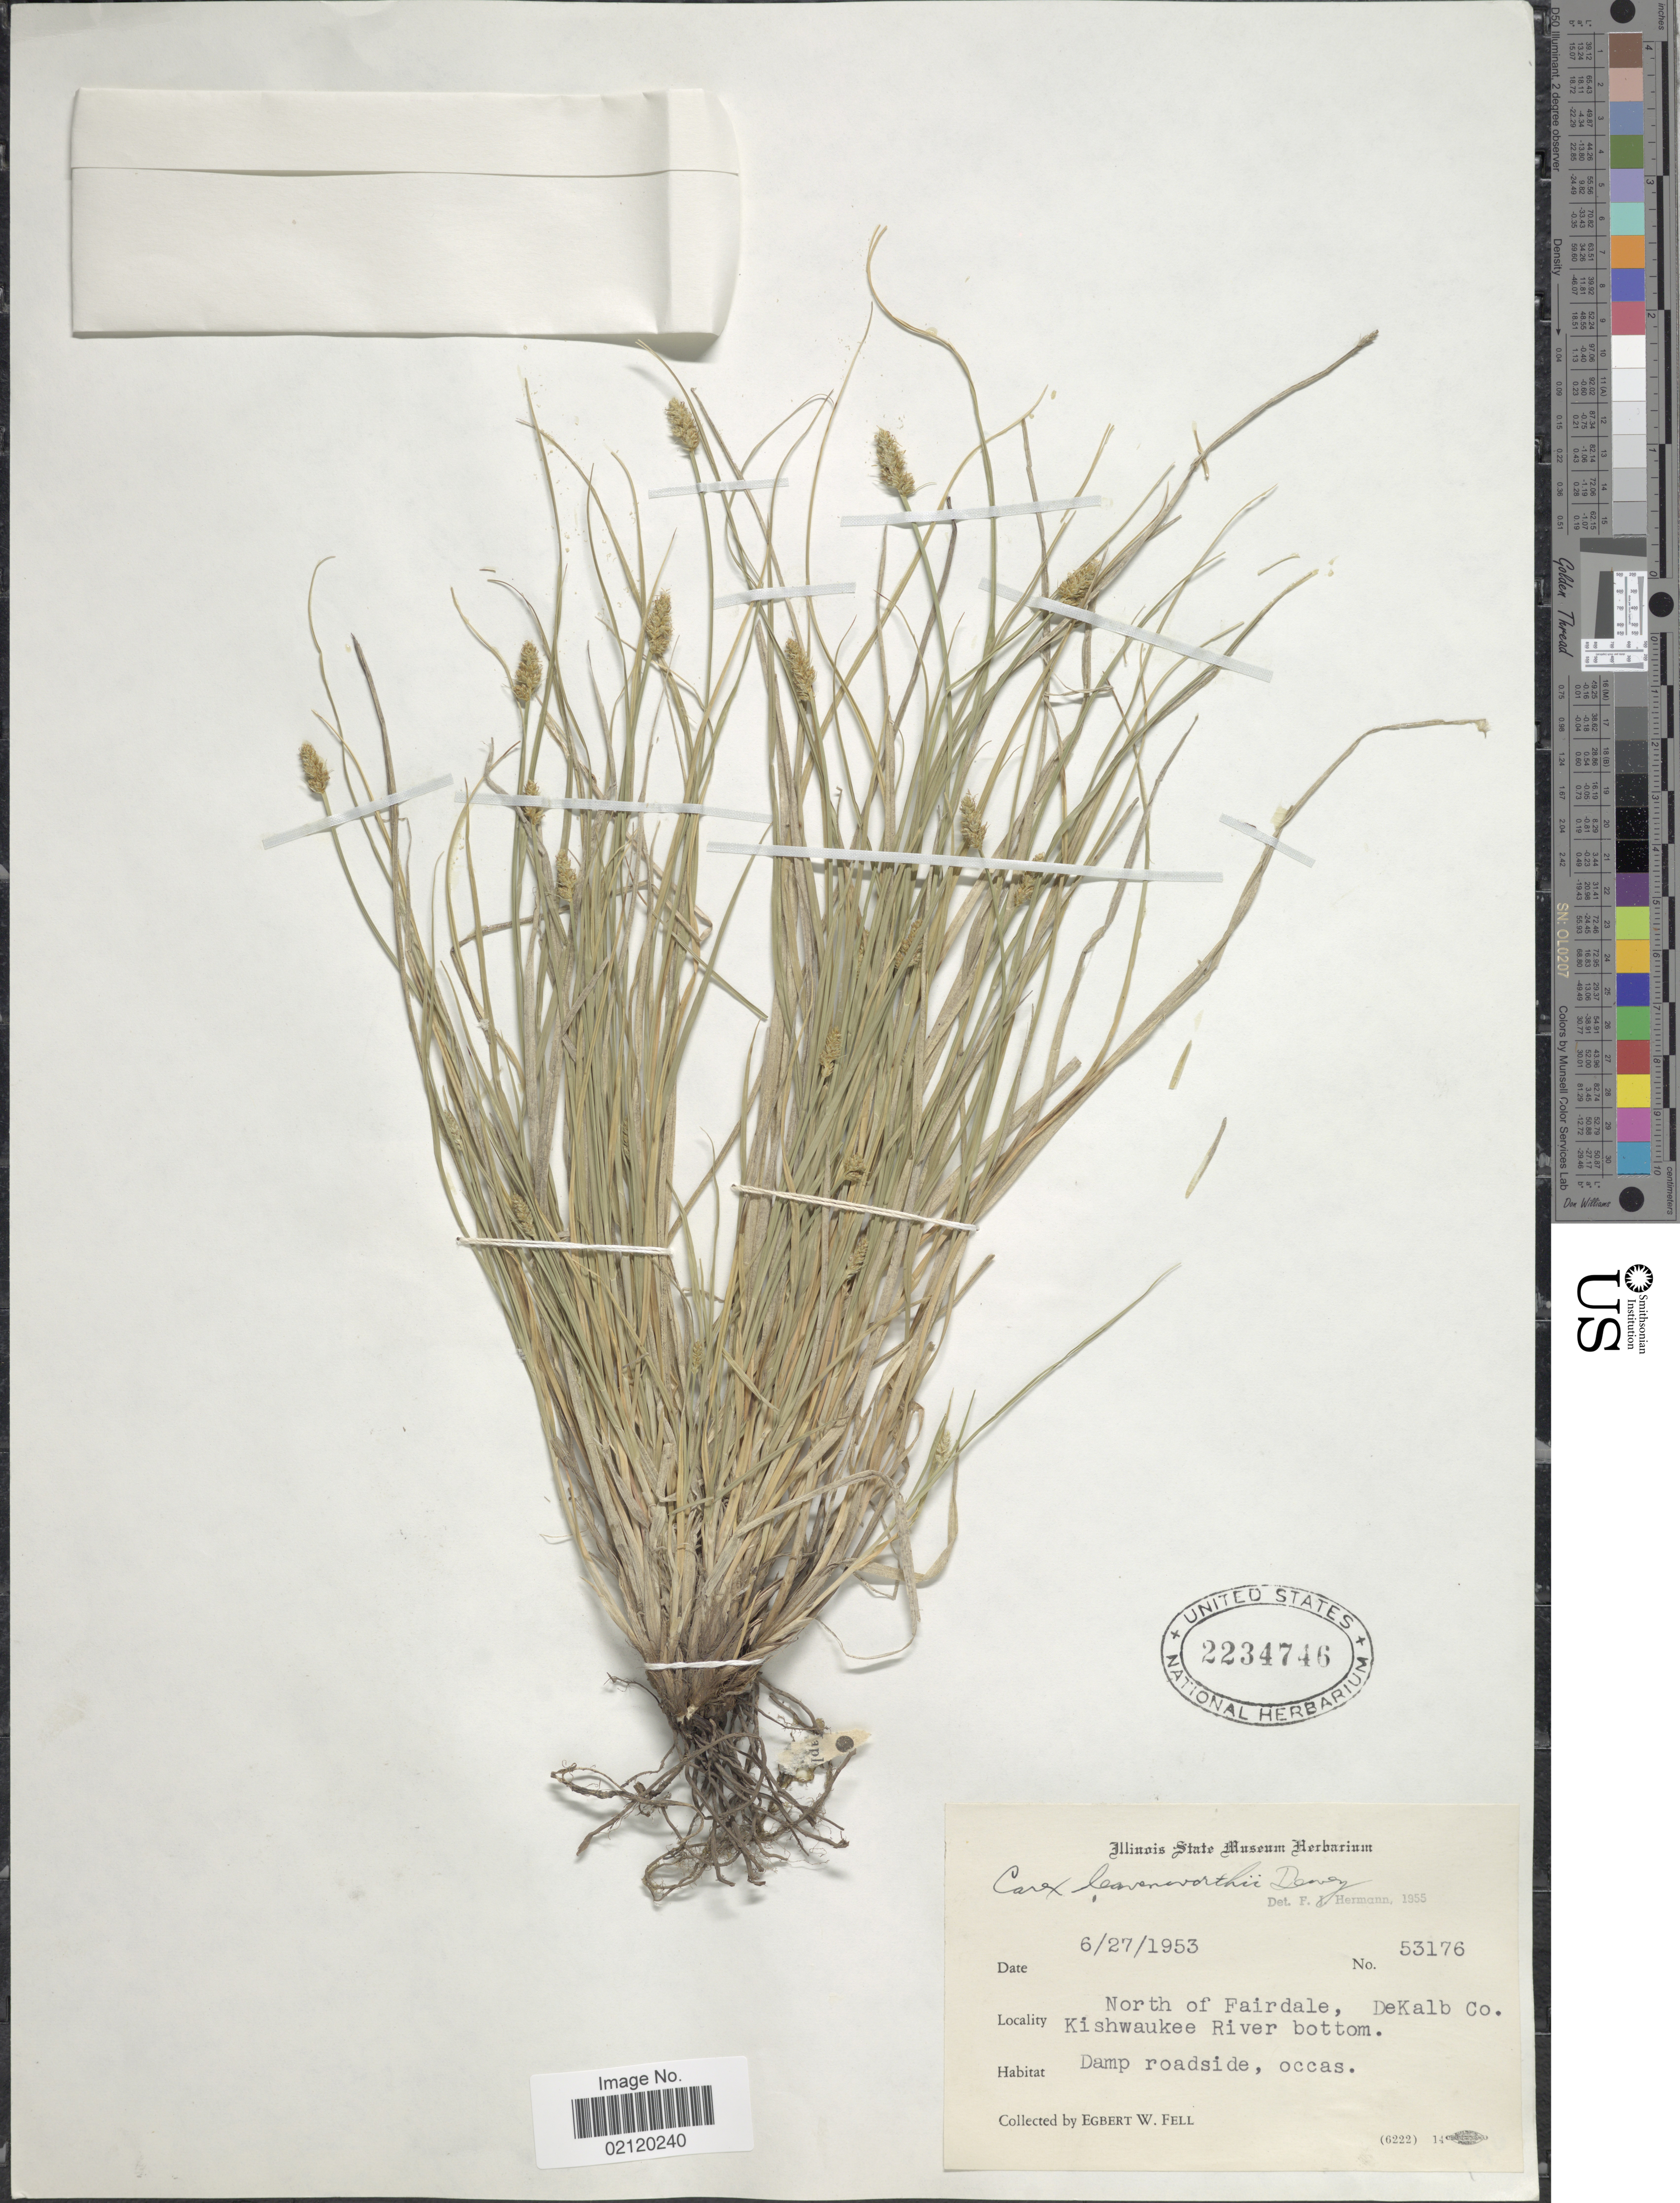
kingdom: Plantae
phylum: Tracheophyta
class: Liliopsida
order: Poales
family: Cyperaceae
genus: Carex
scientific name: Carex leavenworthii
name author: Dewey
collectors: E. Fell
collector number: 53176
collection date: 1953-06-27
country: United States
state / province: Illinois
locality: North of Fairdale, DeKalb Co., Kishwaukee River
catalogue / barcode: US 2234746